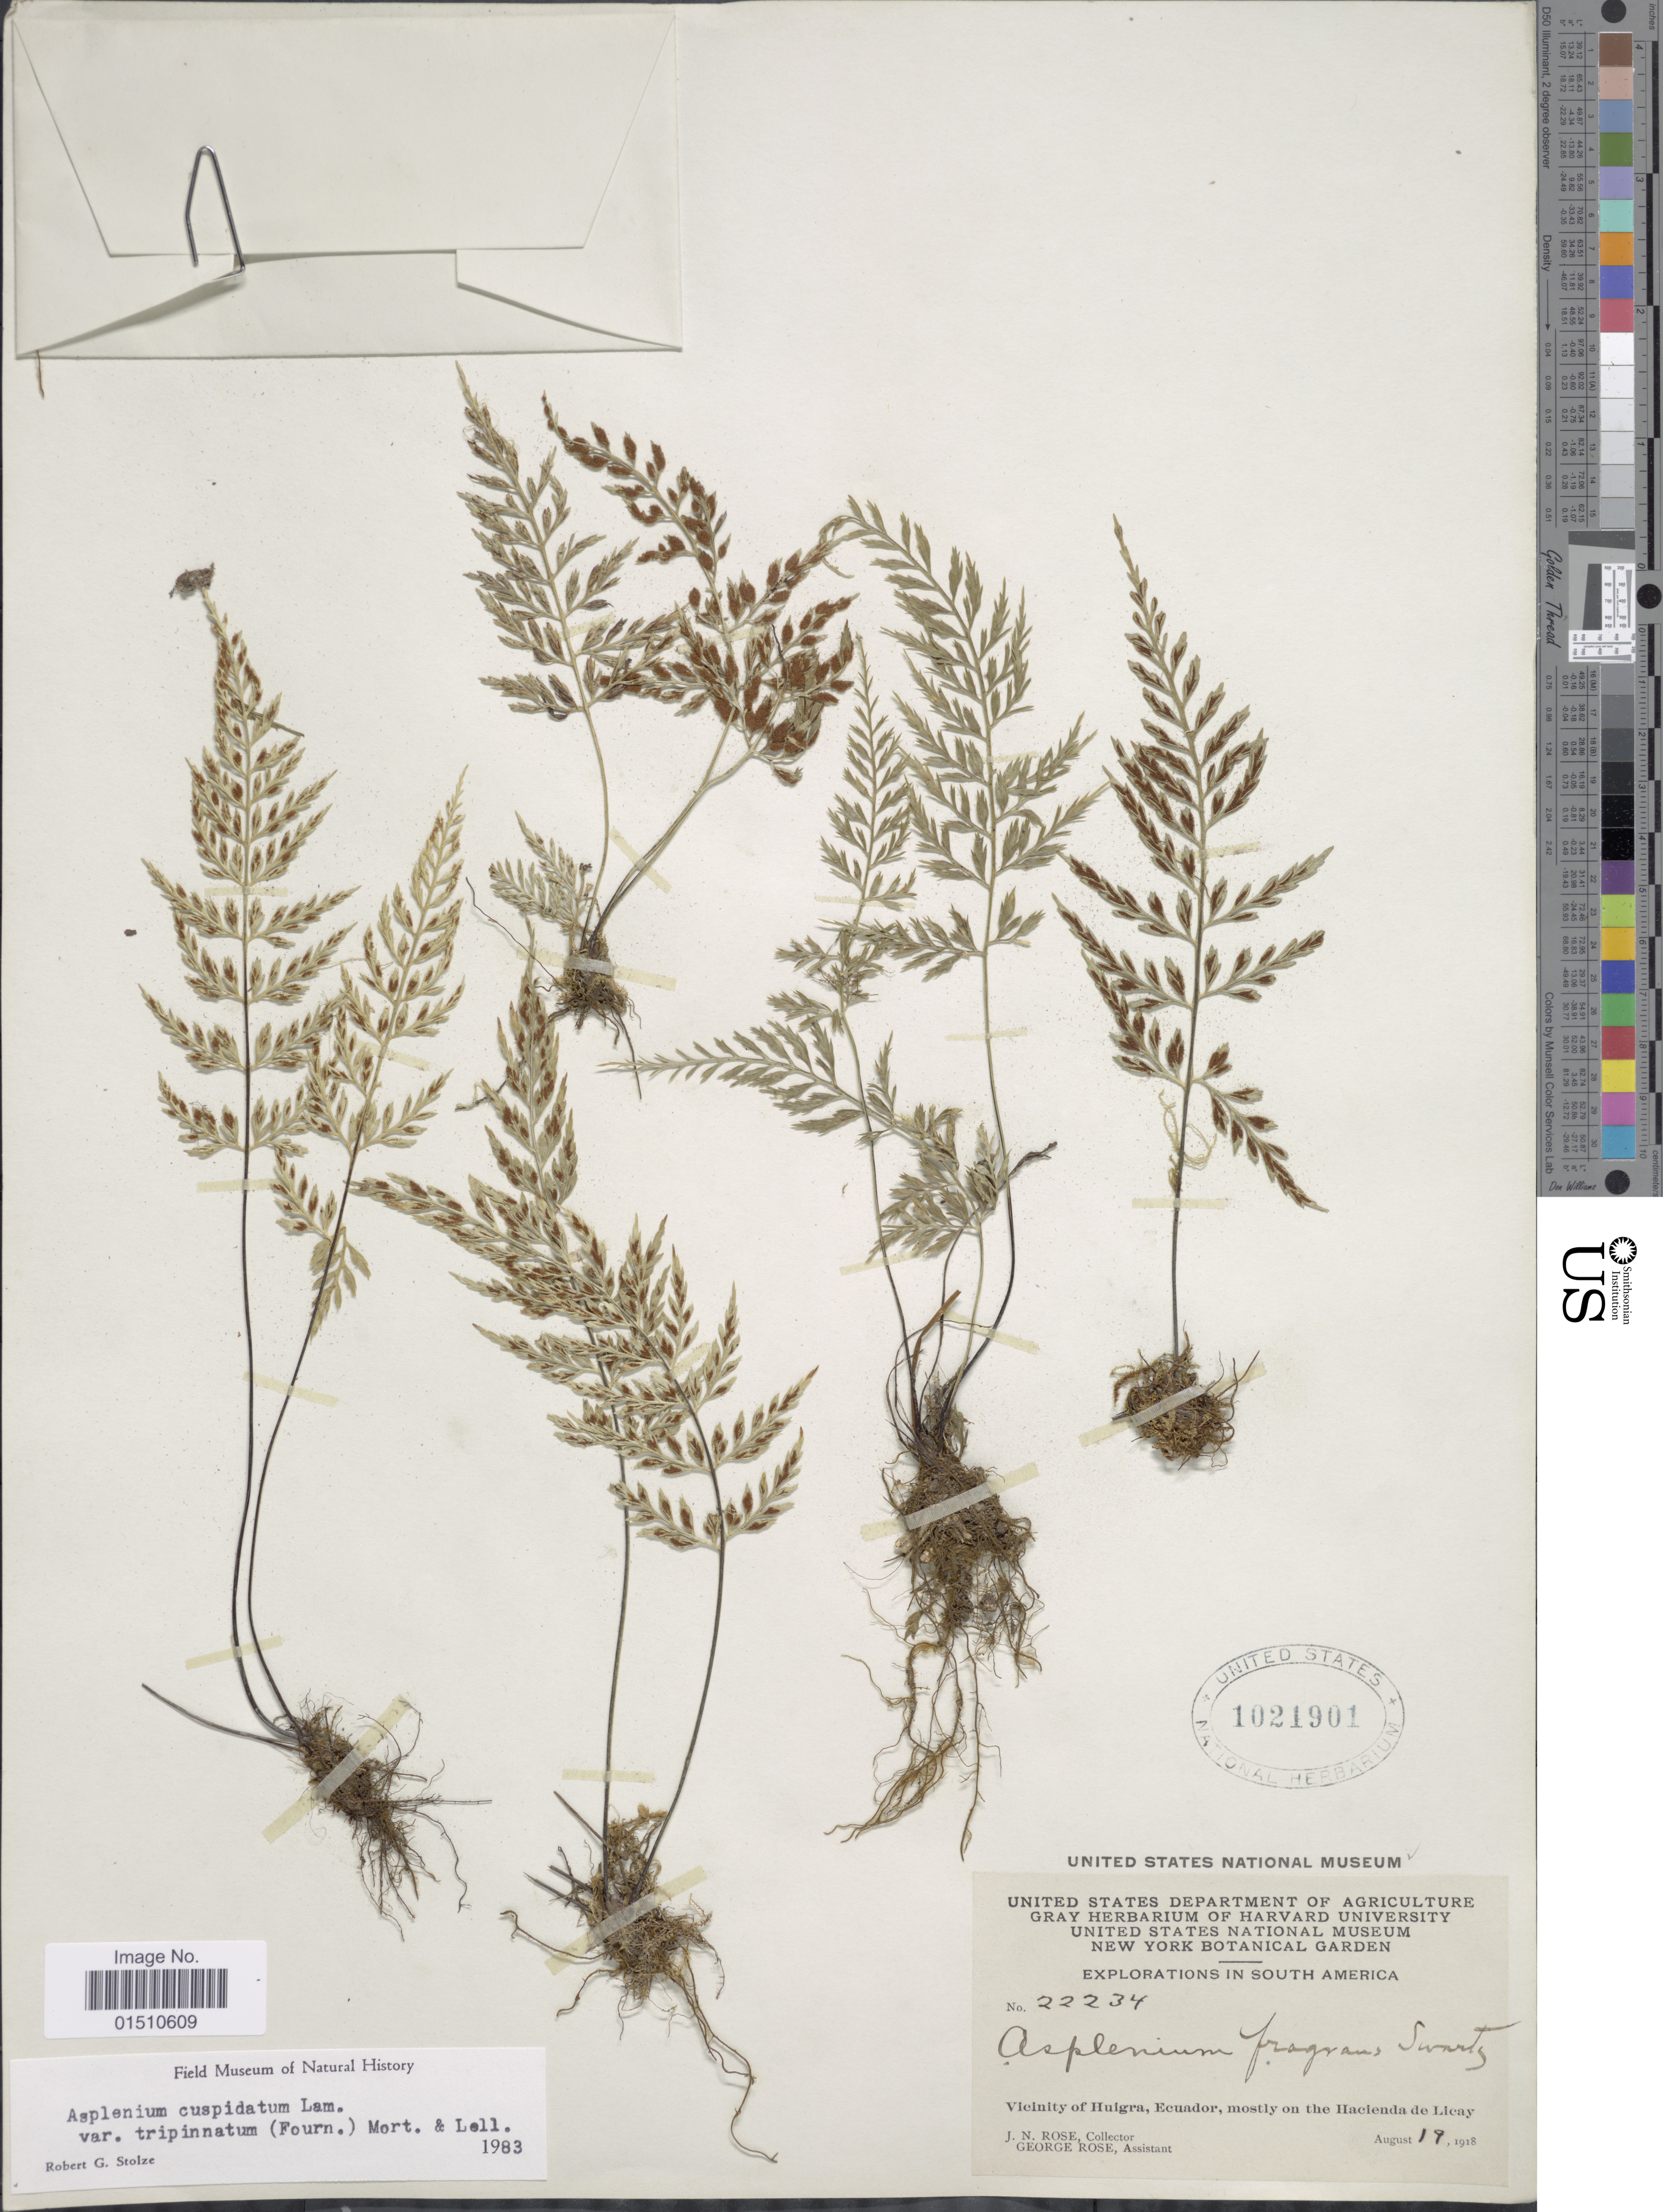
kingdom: Plantae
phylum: Tracheophyta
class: Polypodiopsida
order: Polypodiales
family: Aspleniaceae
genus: Asplenium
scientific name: Asplenium cuspidatum var. tripinnatum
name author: (E. Fourn.) C.V. Morton & Lellinger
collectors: J. N. Rose & G. Rose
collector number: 22234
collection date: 1918-08-19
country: Ecuador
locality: South America, Vicinity of Huigra, Ecuador, mostly on the Hacienda de Licay.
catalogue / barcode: US 1021901